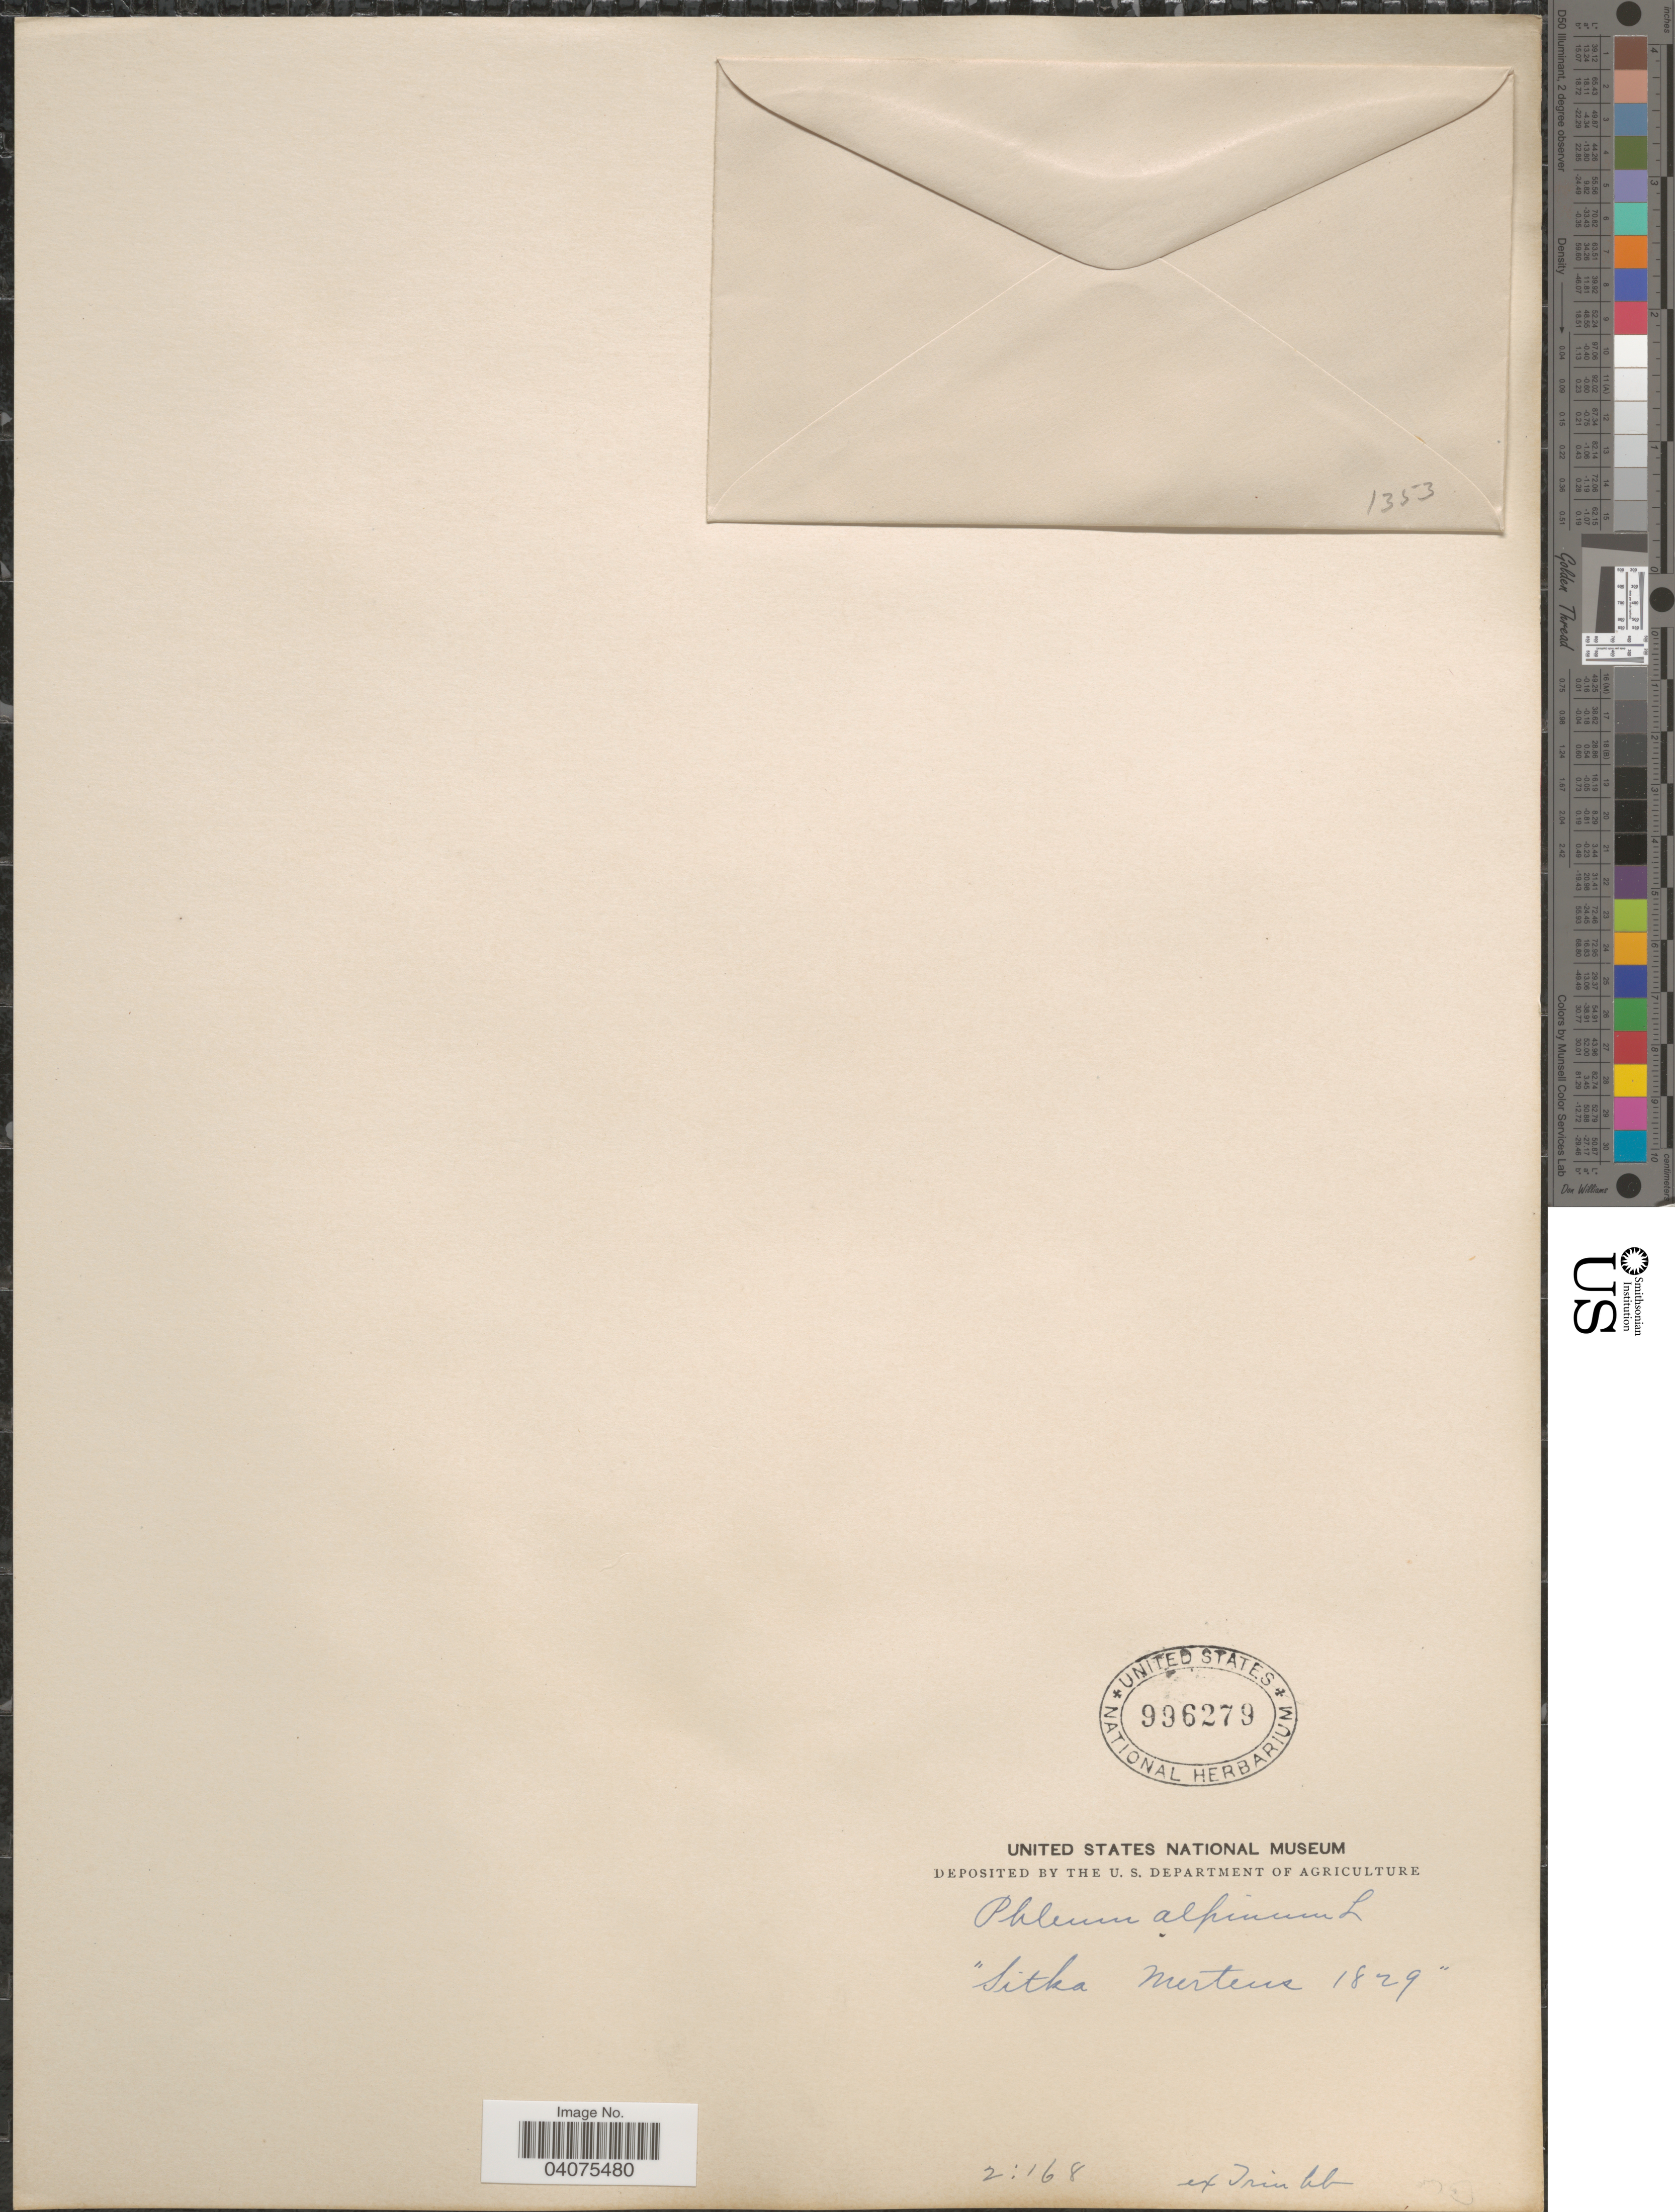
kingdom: Plantae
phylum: Tracheophyta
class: Liliopsida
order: Poales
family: Poaceae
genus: Phleum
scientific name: Phleum alpinum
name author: L.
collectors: -- Mertens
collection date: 1829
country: United States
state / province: Alaska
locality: Sitka.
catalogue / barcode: US 996279